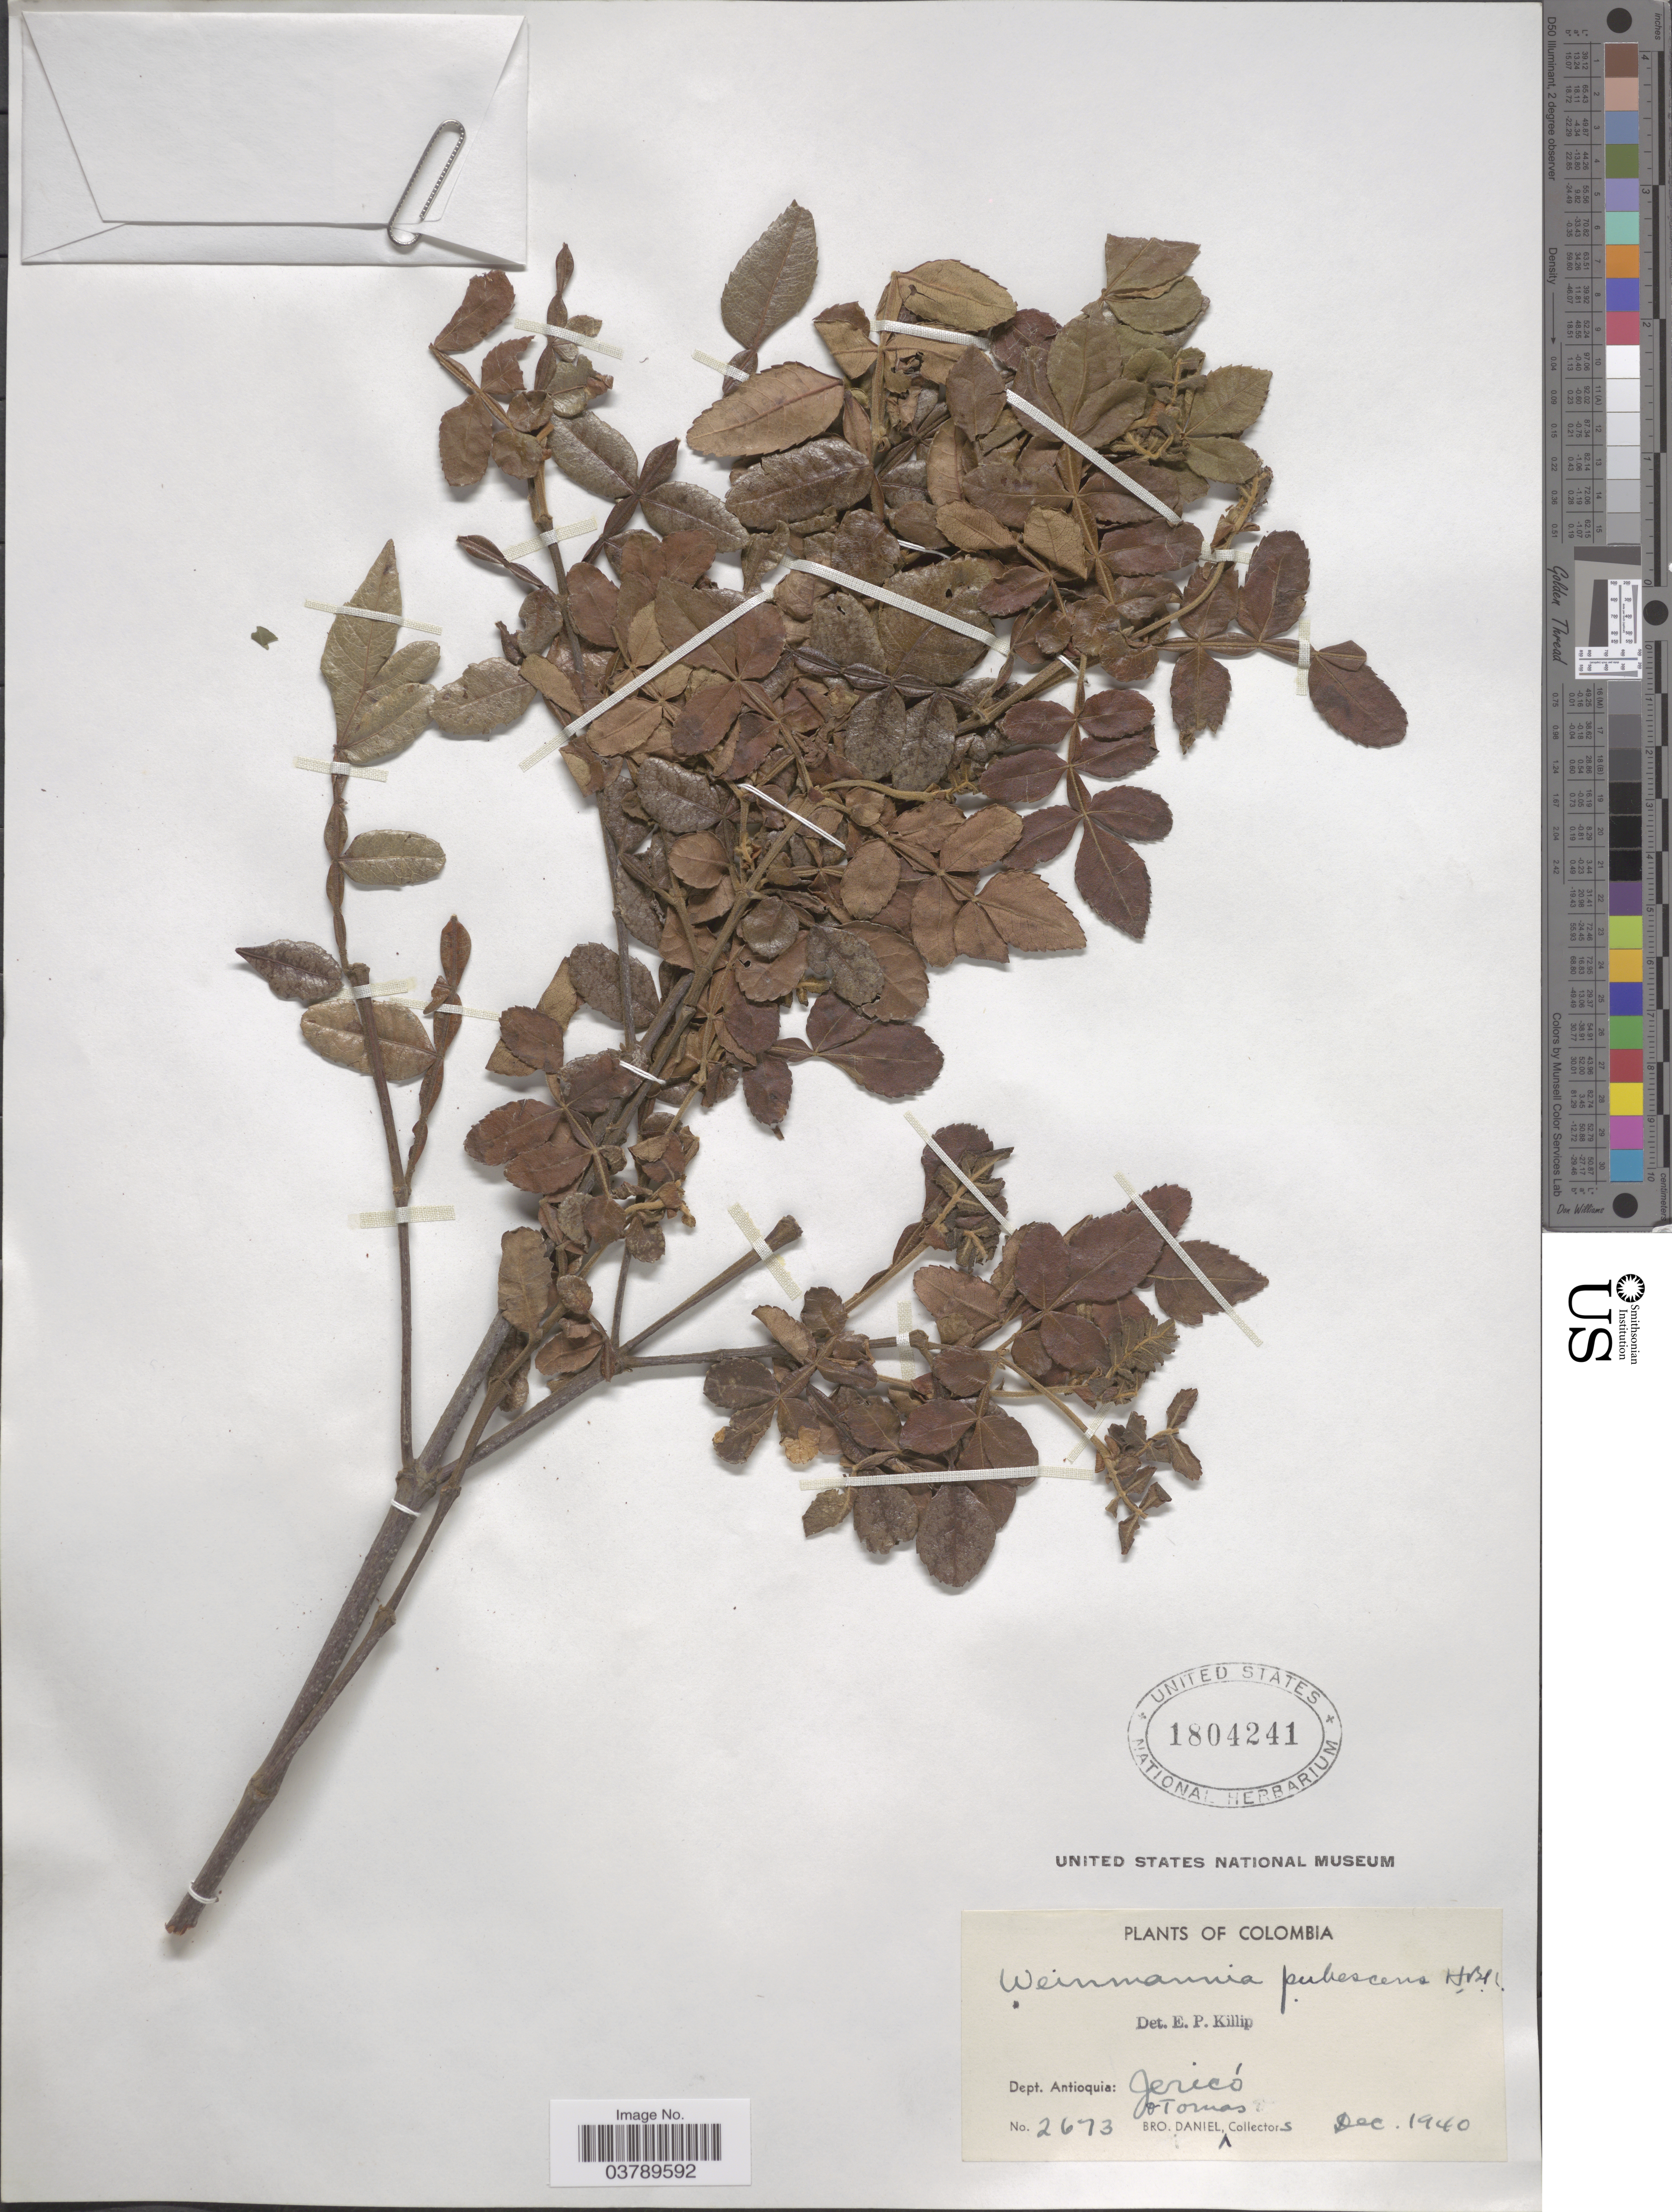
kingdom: Plantae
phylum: Tracheophyta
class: Magnoliopsida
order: Oxalidales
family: Cunoniaceae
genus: Weinmannia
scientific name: Weinmannia pubescens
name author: Kunth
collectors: Bro. Daniel & -. Tomas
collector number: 2673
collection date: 1940-12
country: Colombia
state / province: Antioquia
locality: Dept. Antioquia: Jericó.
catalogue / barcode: US 1804241